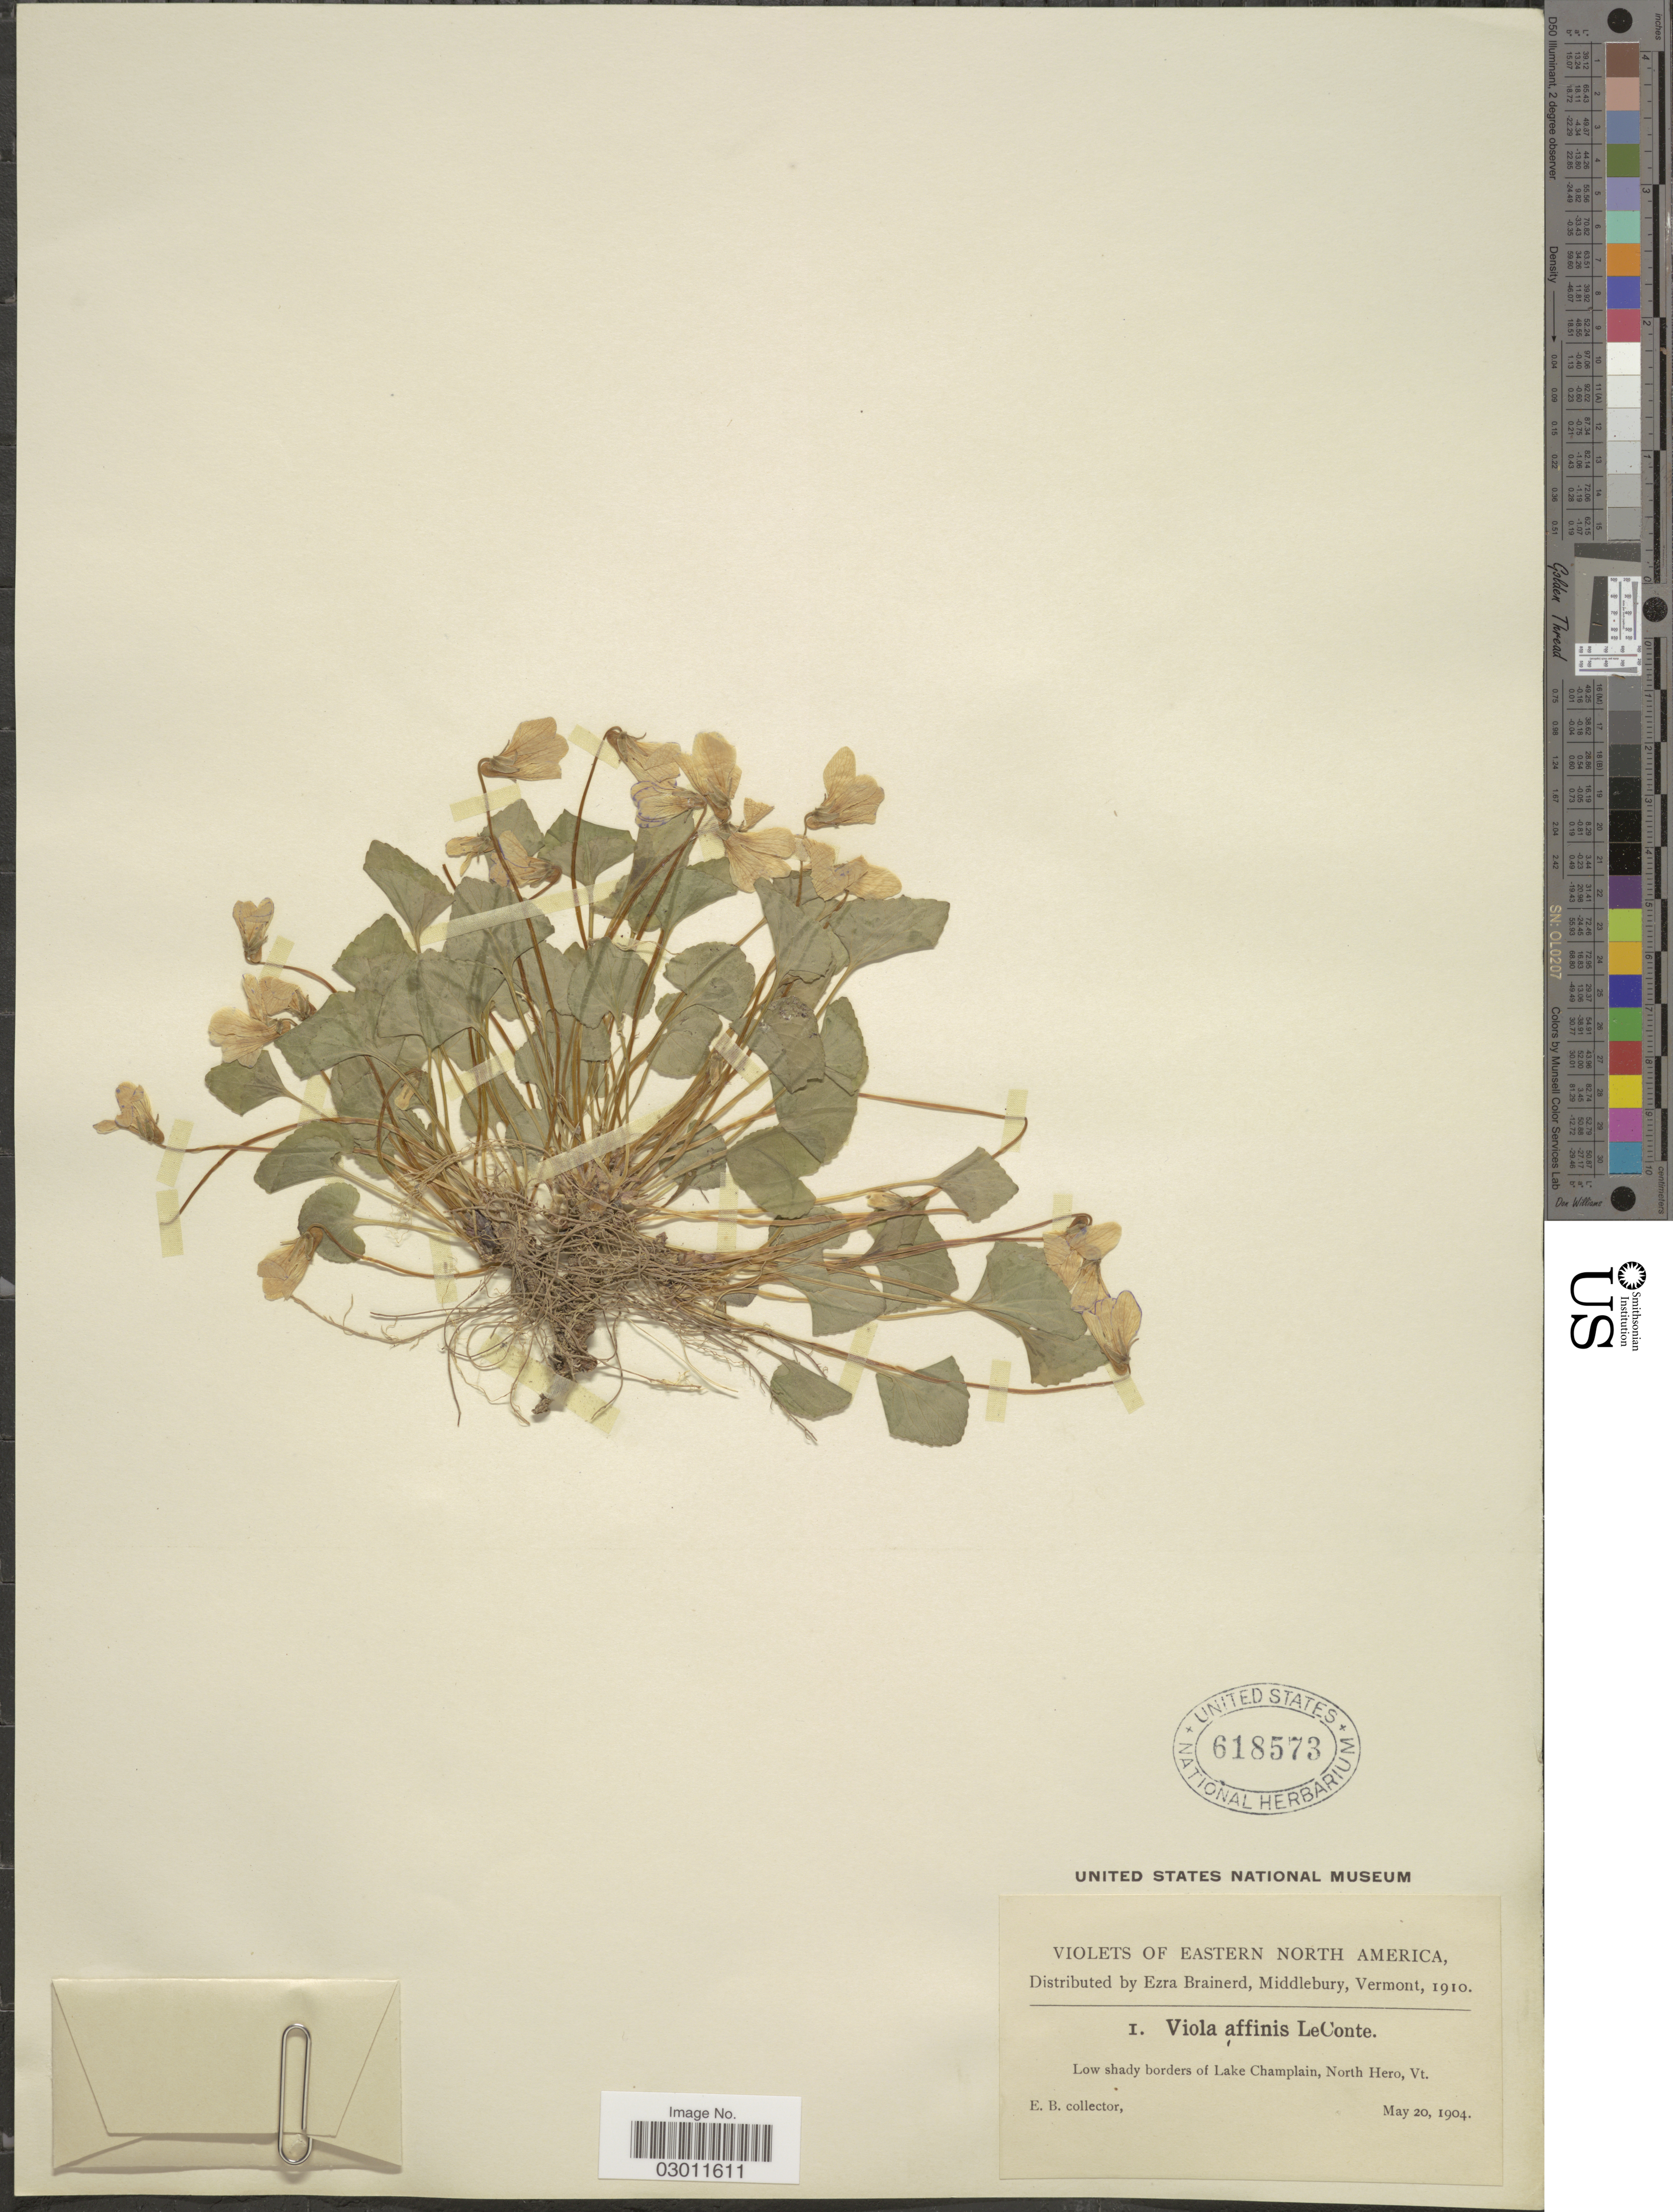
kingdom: Plantae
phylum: Tracheophyta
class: Magnoliopsida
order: Malpighiales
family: Violaceae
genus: Viola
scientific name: Viola affinis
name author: LeConte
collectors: E. Brainerd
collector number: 1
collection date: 1904-05-20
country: United States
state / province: Vermont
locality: Low shady borders of Lake Champlain, North Hero., Eastern North America.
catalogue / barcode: US 618573